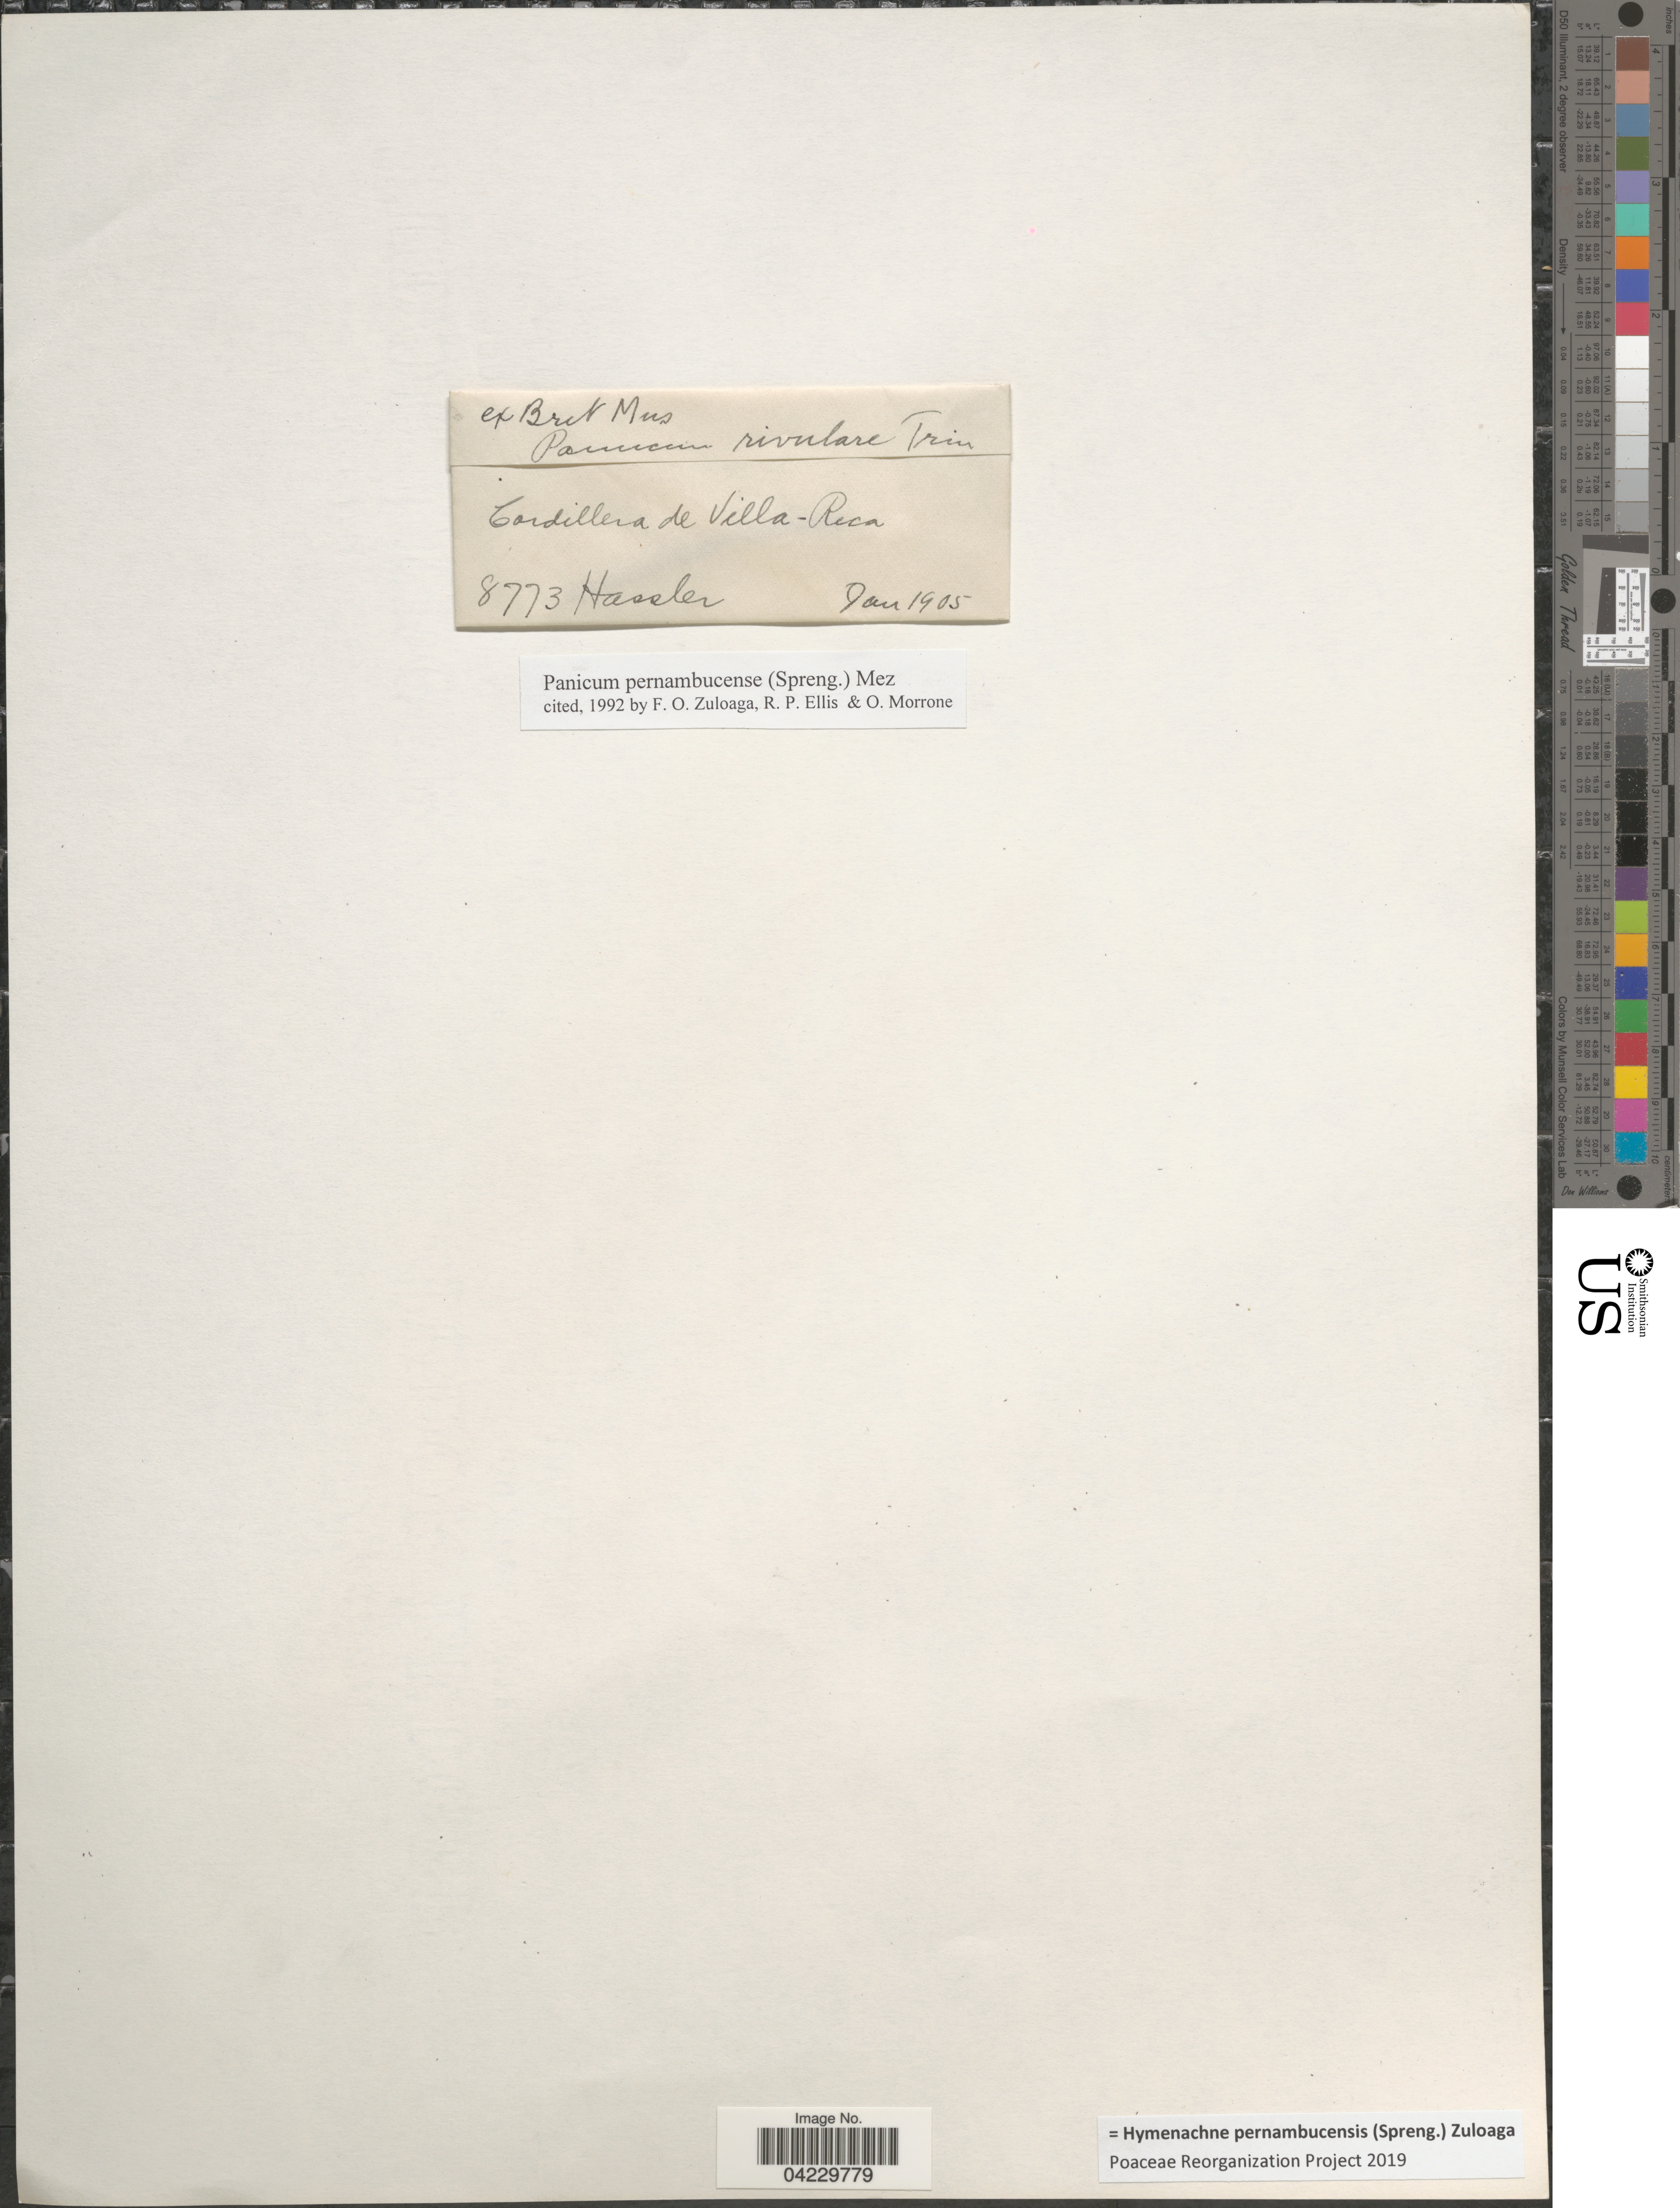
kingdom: Plantae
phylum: Tracheophyta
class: Liliopsida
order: Poales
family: Poaceae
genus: Hymenachne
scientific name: Hymenachne pernambucensis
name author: (Spreng.) Zuloaga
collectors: Hassler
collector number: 8773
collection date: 1905-01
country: Chile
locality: Cordillera de Villa-Rica.